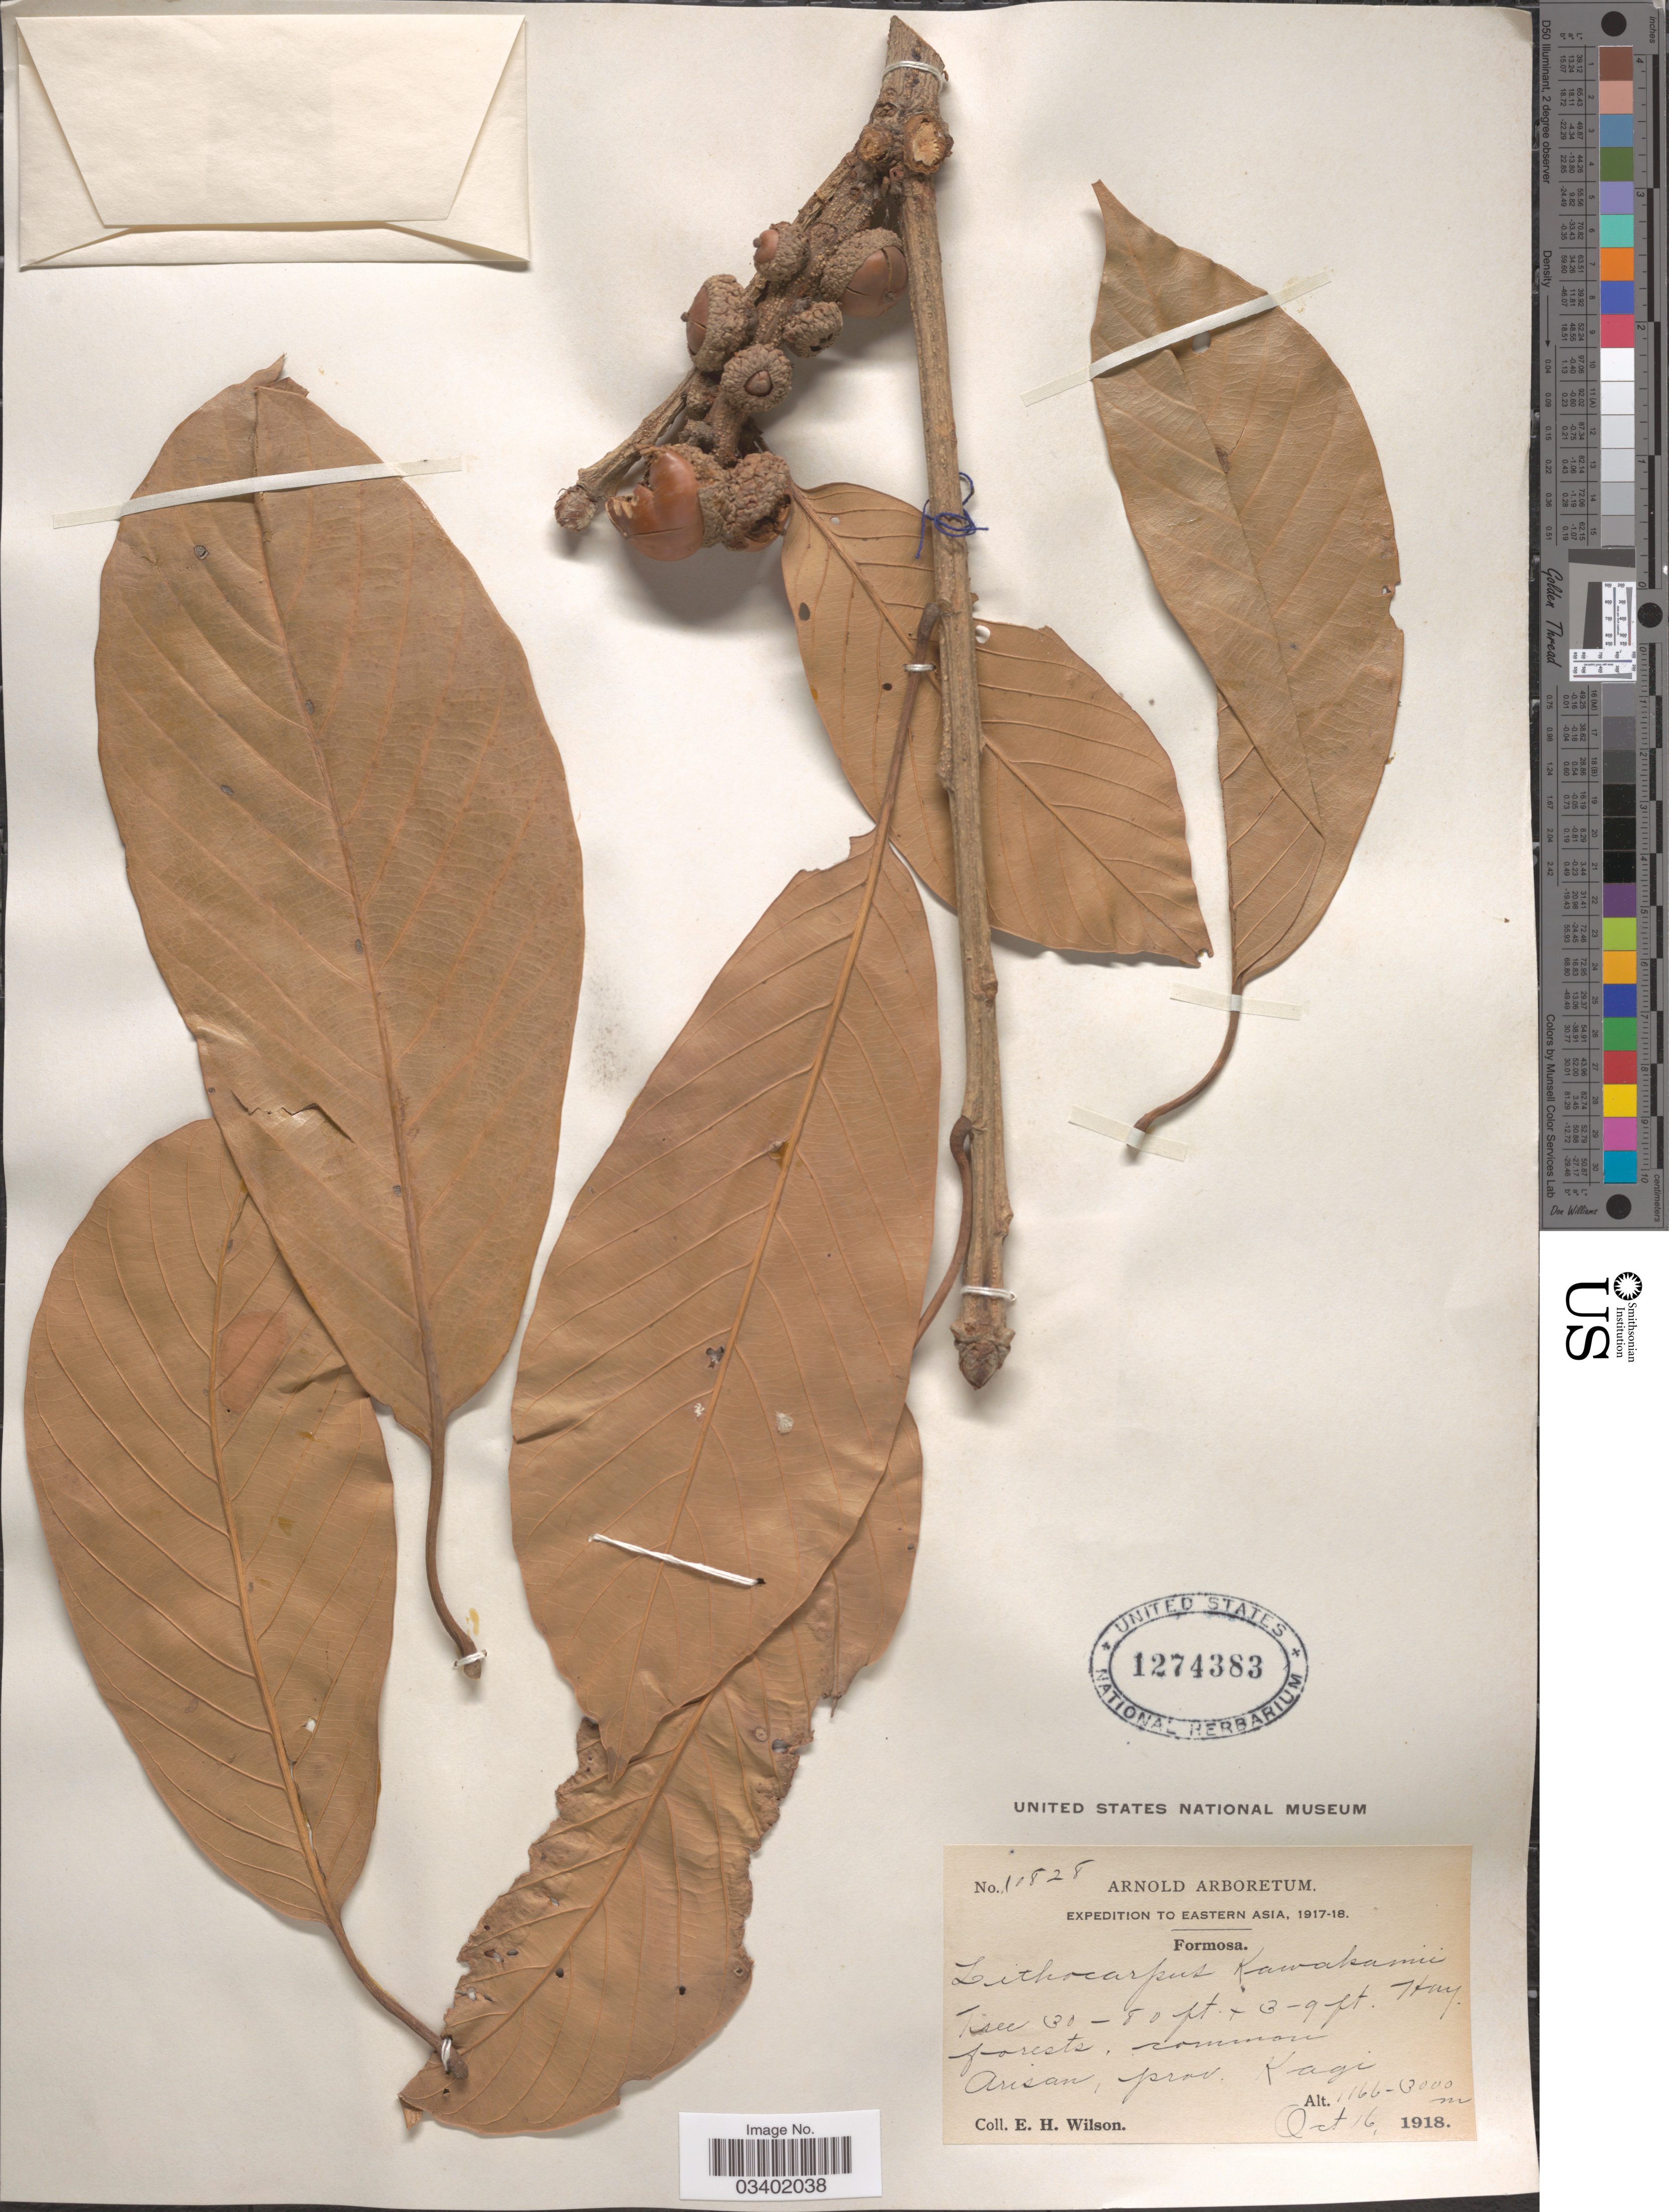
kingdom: Plantae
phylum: Tracheophyta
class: Magnoliopsida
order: Fagales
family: Fagaceae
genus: Lithocarpus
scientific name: Lithocarpus kawakamii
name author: (Hayata) Hayata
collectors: E. Wilson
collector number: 10828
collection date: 1918-10-16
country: Taiwan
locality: Eastern Asia. Formosa. Arisan, Prov. Kagi.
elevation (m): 1166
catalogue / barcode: US 1274383